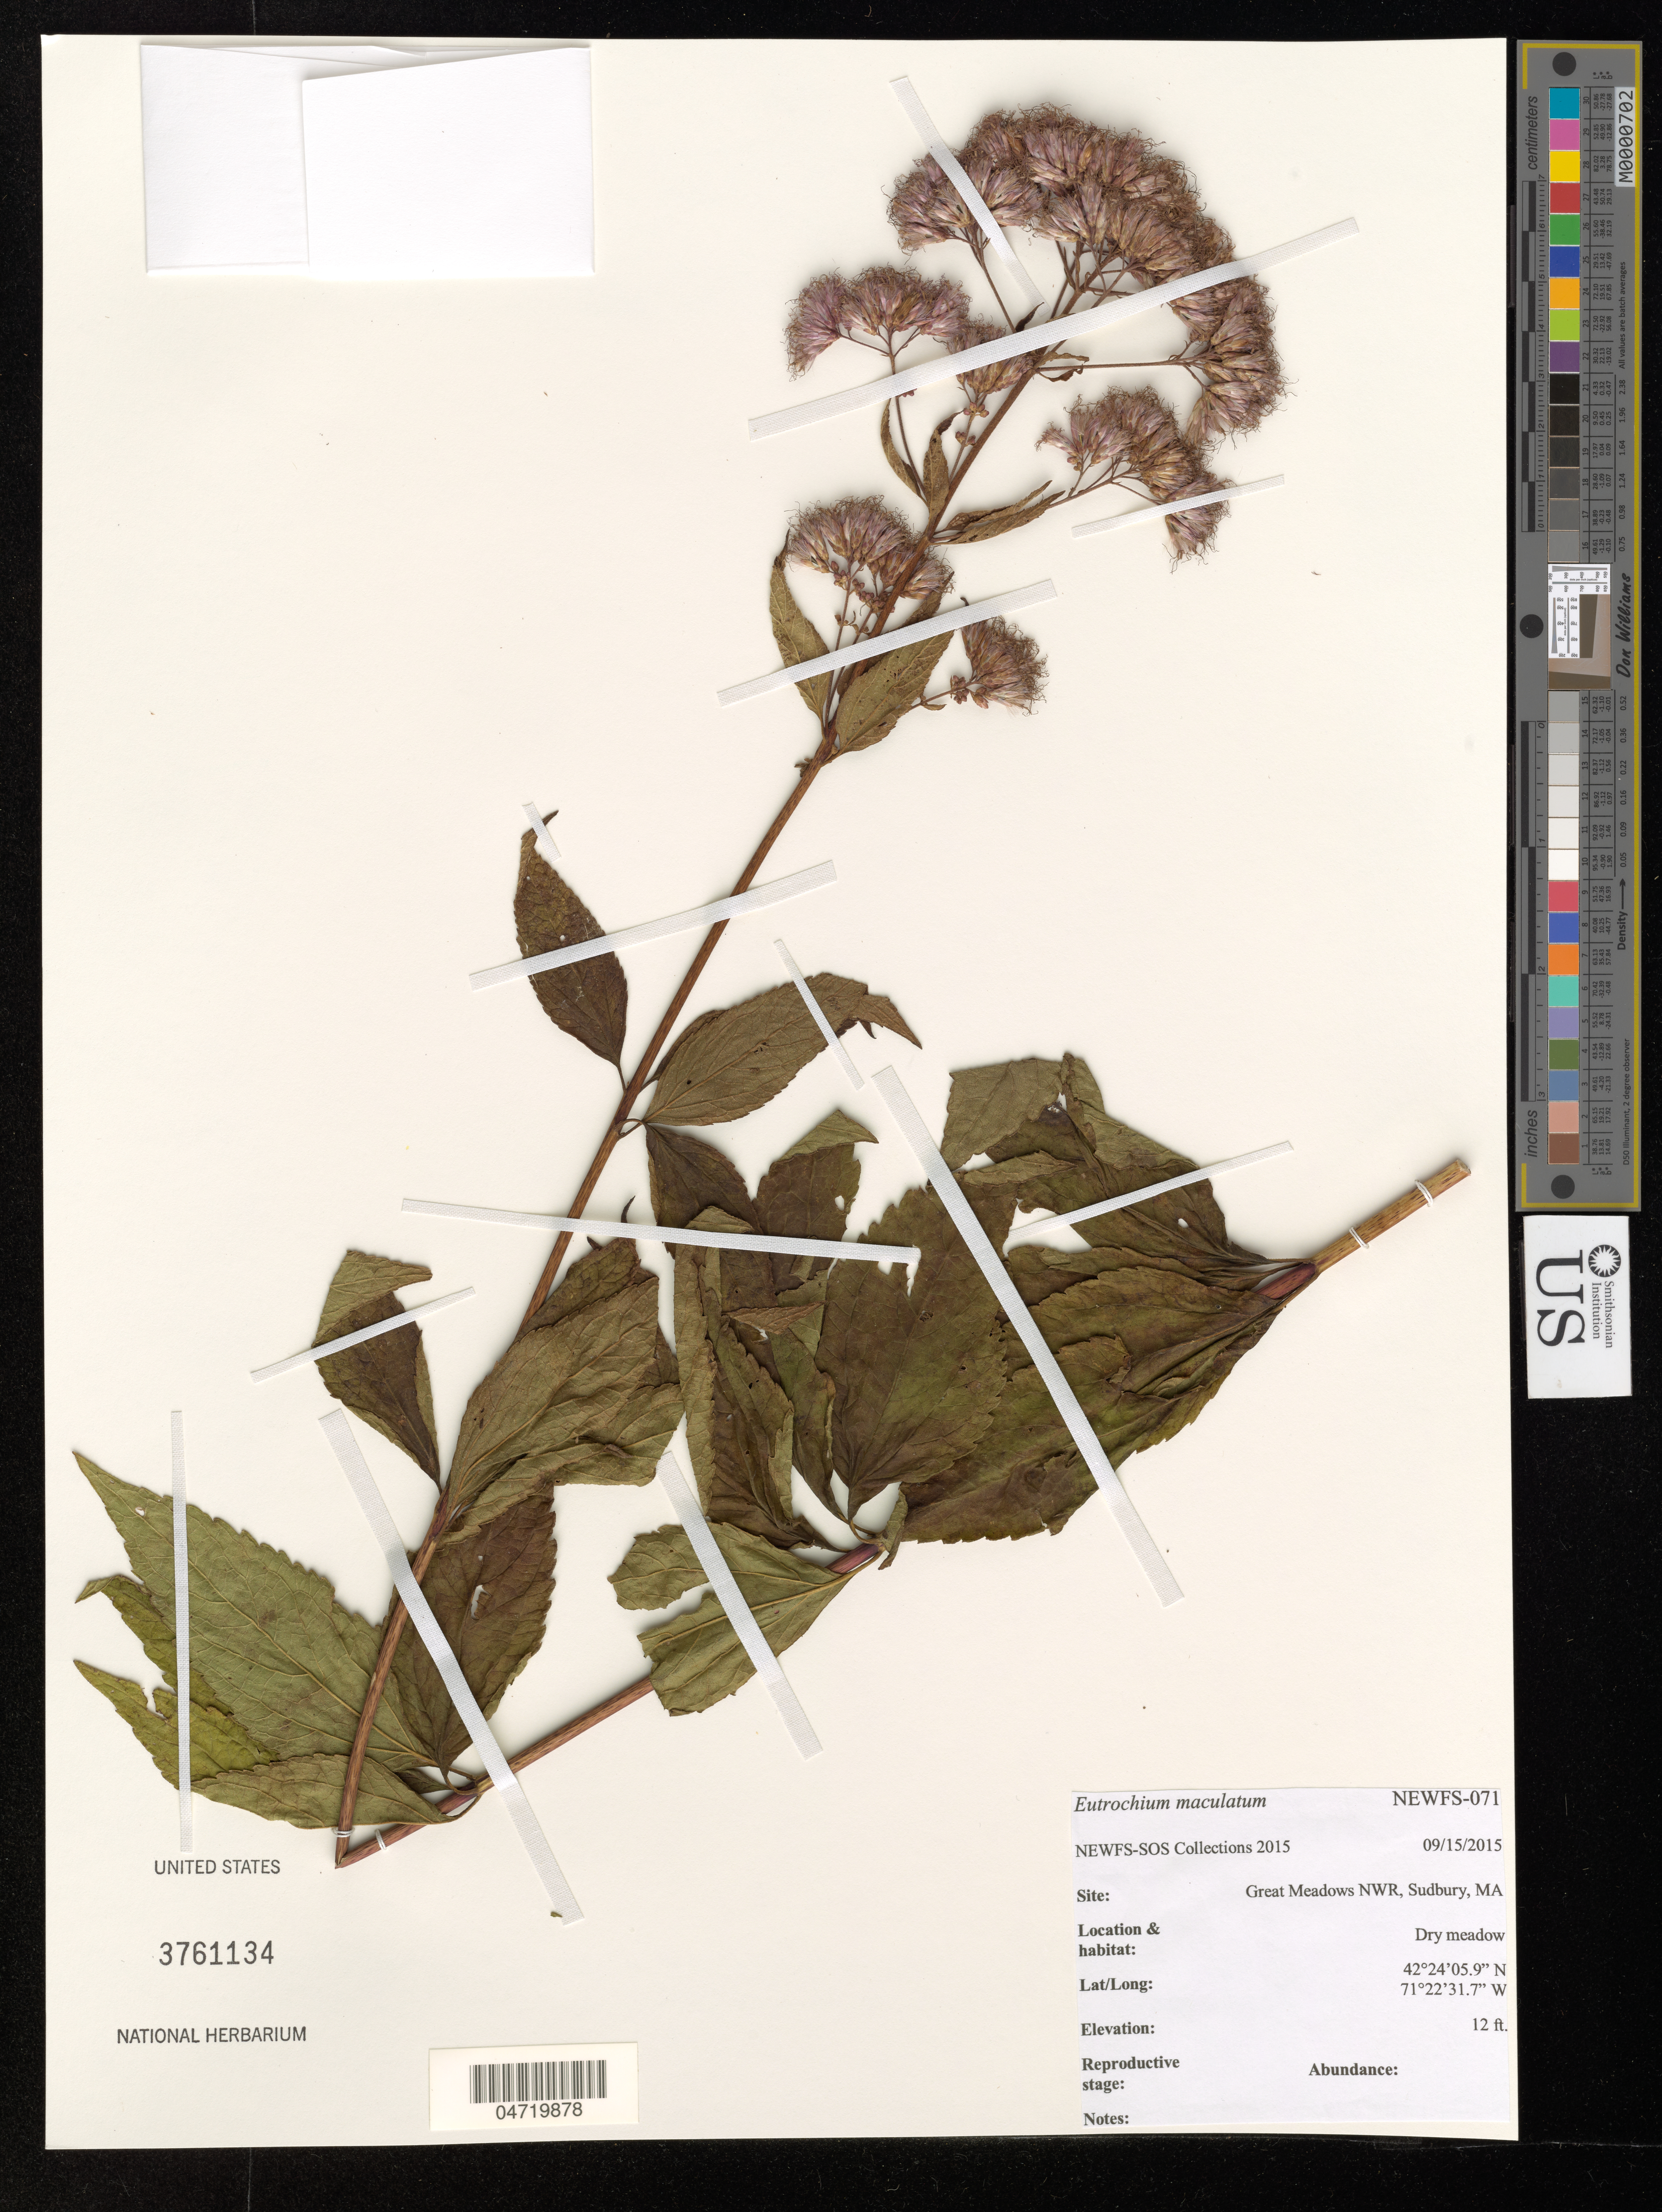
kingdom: Plantae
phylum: Tracheophyta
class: Magnoliopsida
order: Asterales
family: Asteraceae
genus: Eutrochium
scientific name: Eutrochium maculatum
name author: (L.) E.E. Lamont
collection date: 2015-09-15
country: United States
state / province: Maine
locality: Site: Great Meadows NWR, Sudbury, MA.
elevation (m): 4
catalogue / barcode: US 3761134